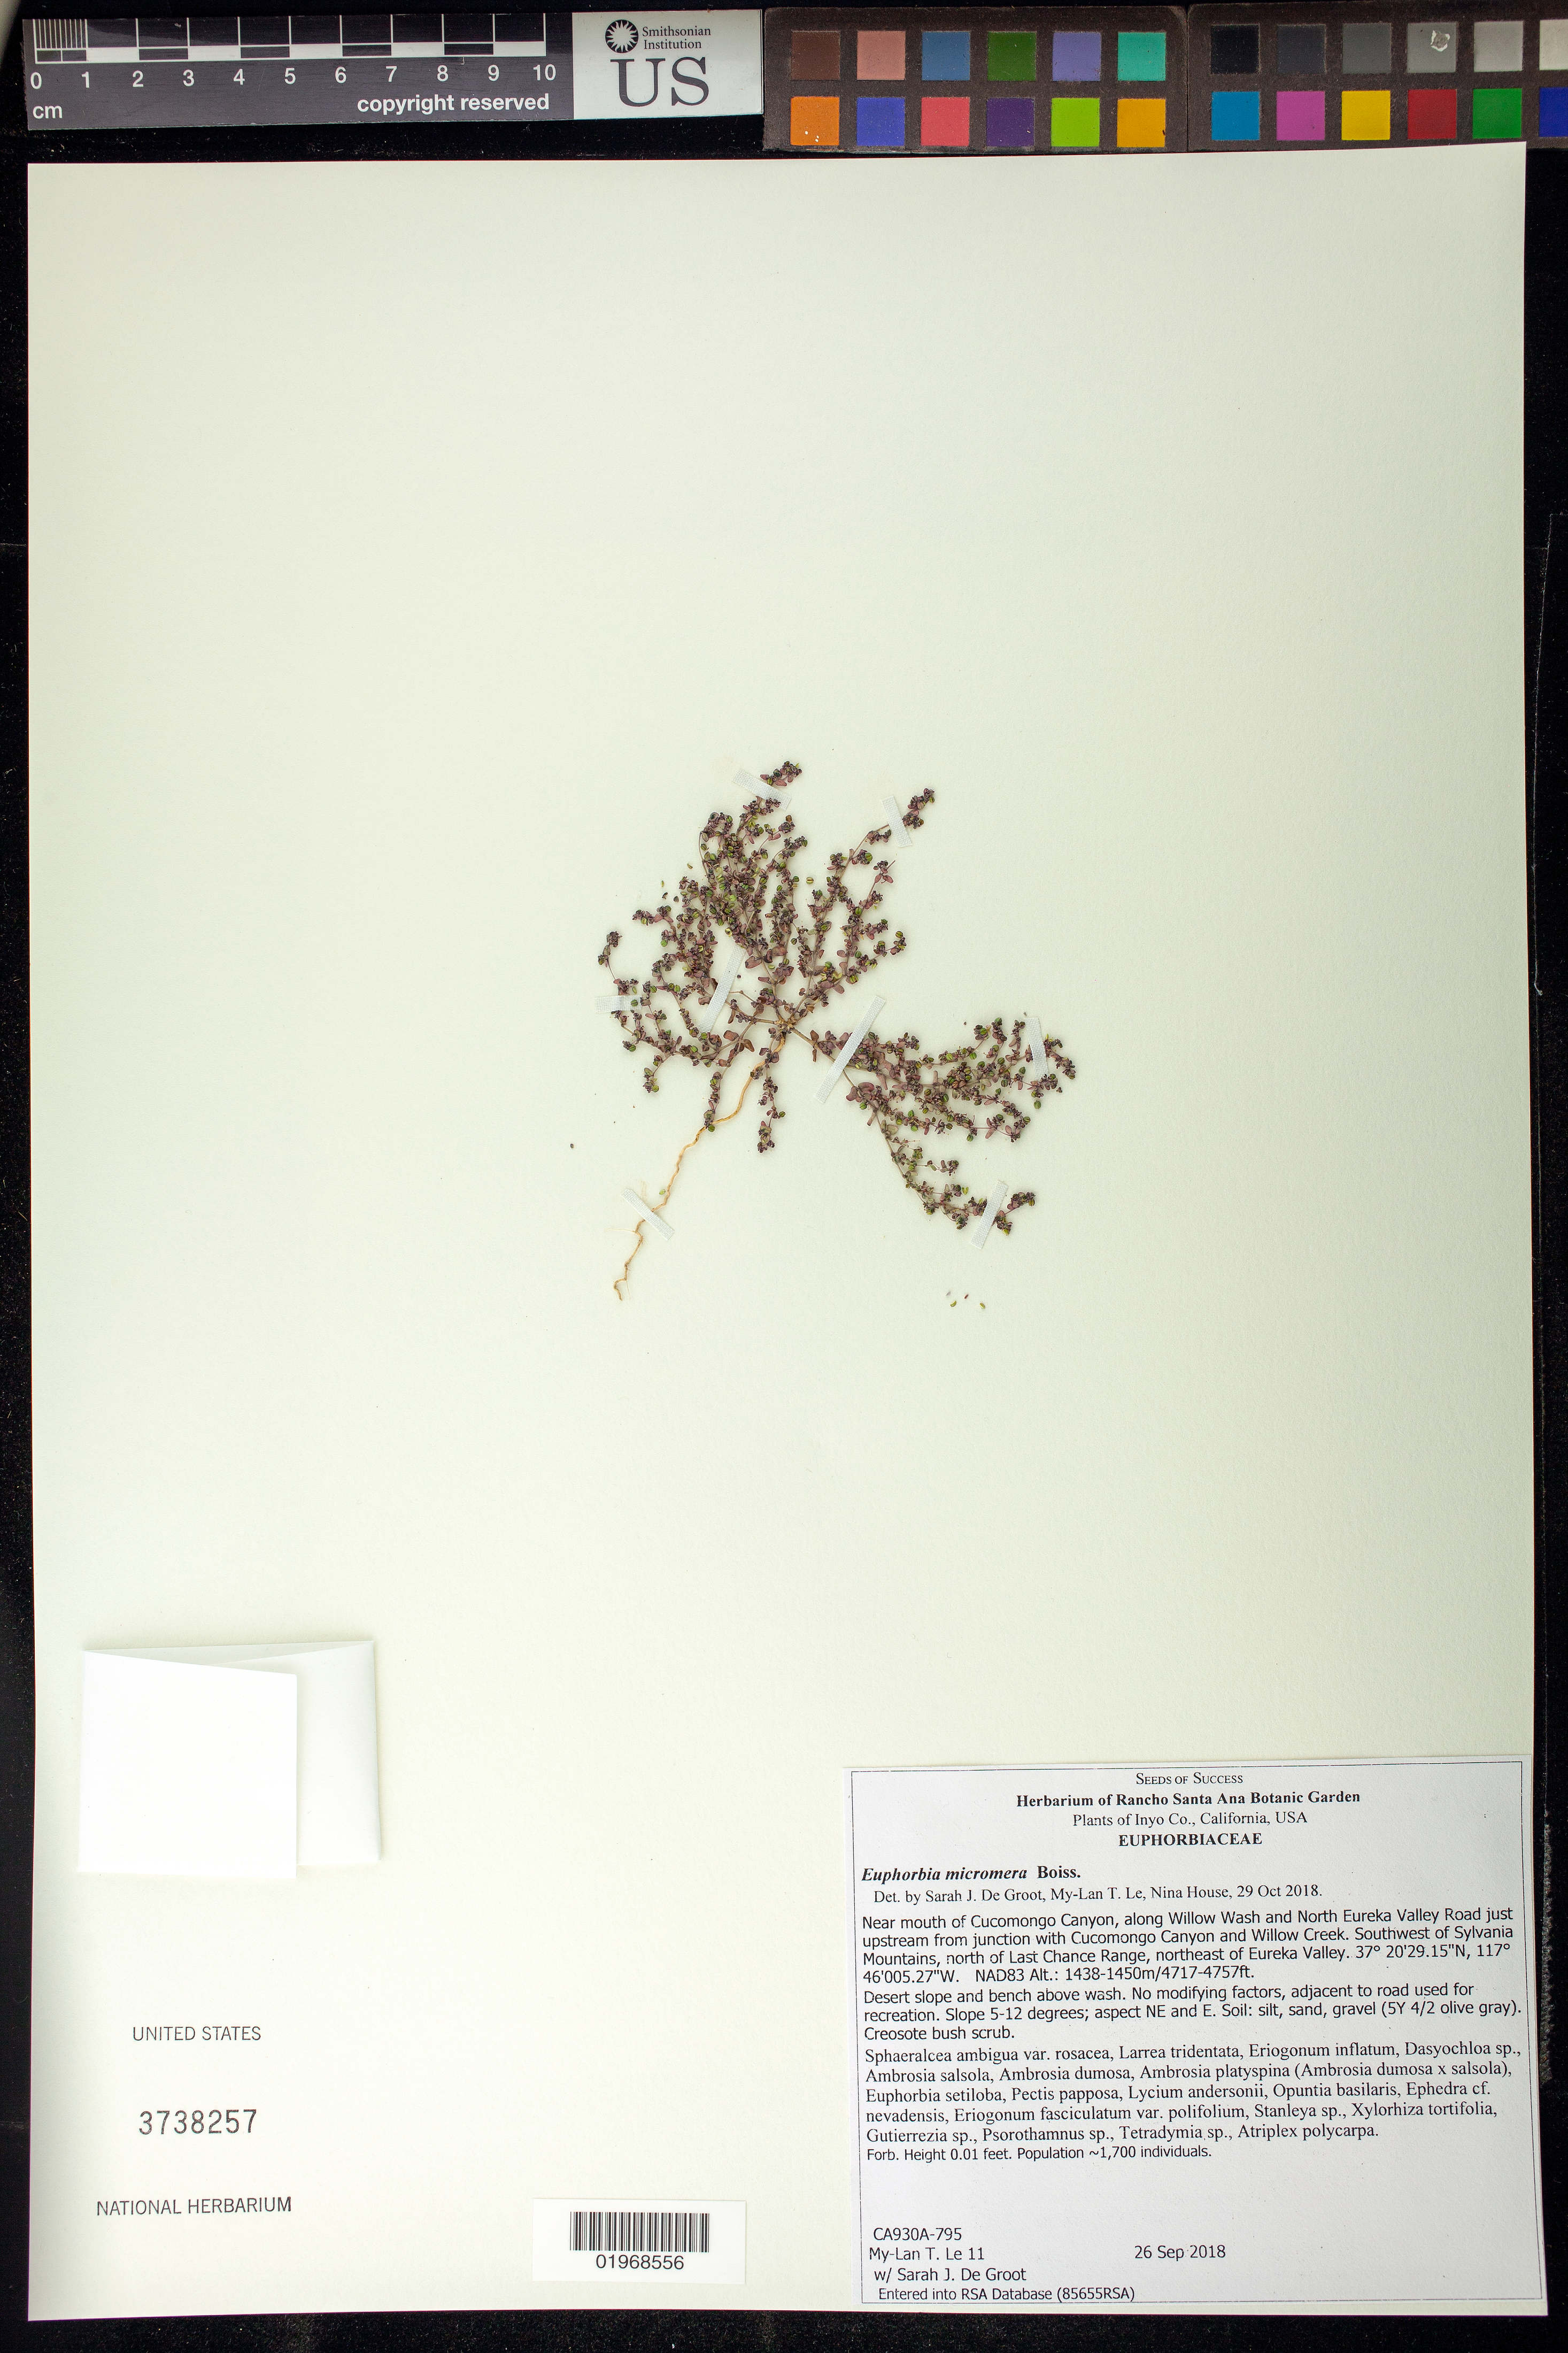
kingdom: Plantae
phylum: Tracheophyta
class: Magnoliopsida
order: Malpighiales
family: Euphorbiaceae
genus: Chamaesyce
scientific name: Chamaesyce micromera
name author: (Boiss. ex Engelm.) Wooton & Standl.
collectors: M. Le & S. De Groot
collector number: CA930A-795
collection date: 2018-09-26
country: United States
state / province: California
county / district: Inyo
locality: Nea mouth of Cucomongo Canyon, along Willow Wash and North Eureka Valley Rd.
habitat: Desert slope and bench above wash. Creosote bush scrub.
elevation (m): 1438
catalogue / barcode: US 3738257